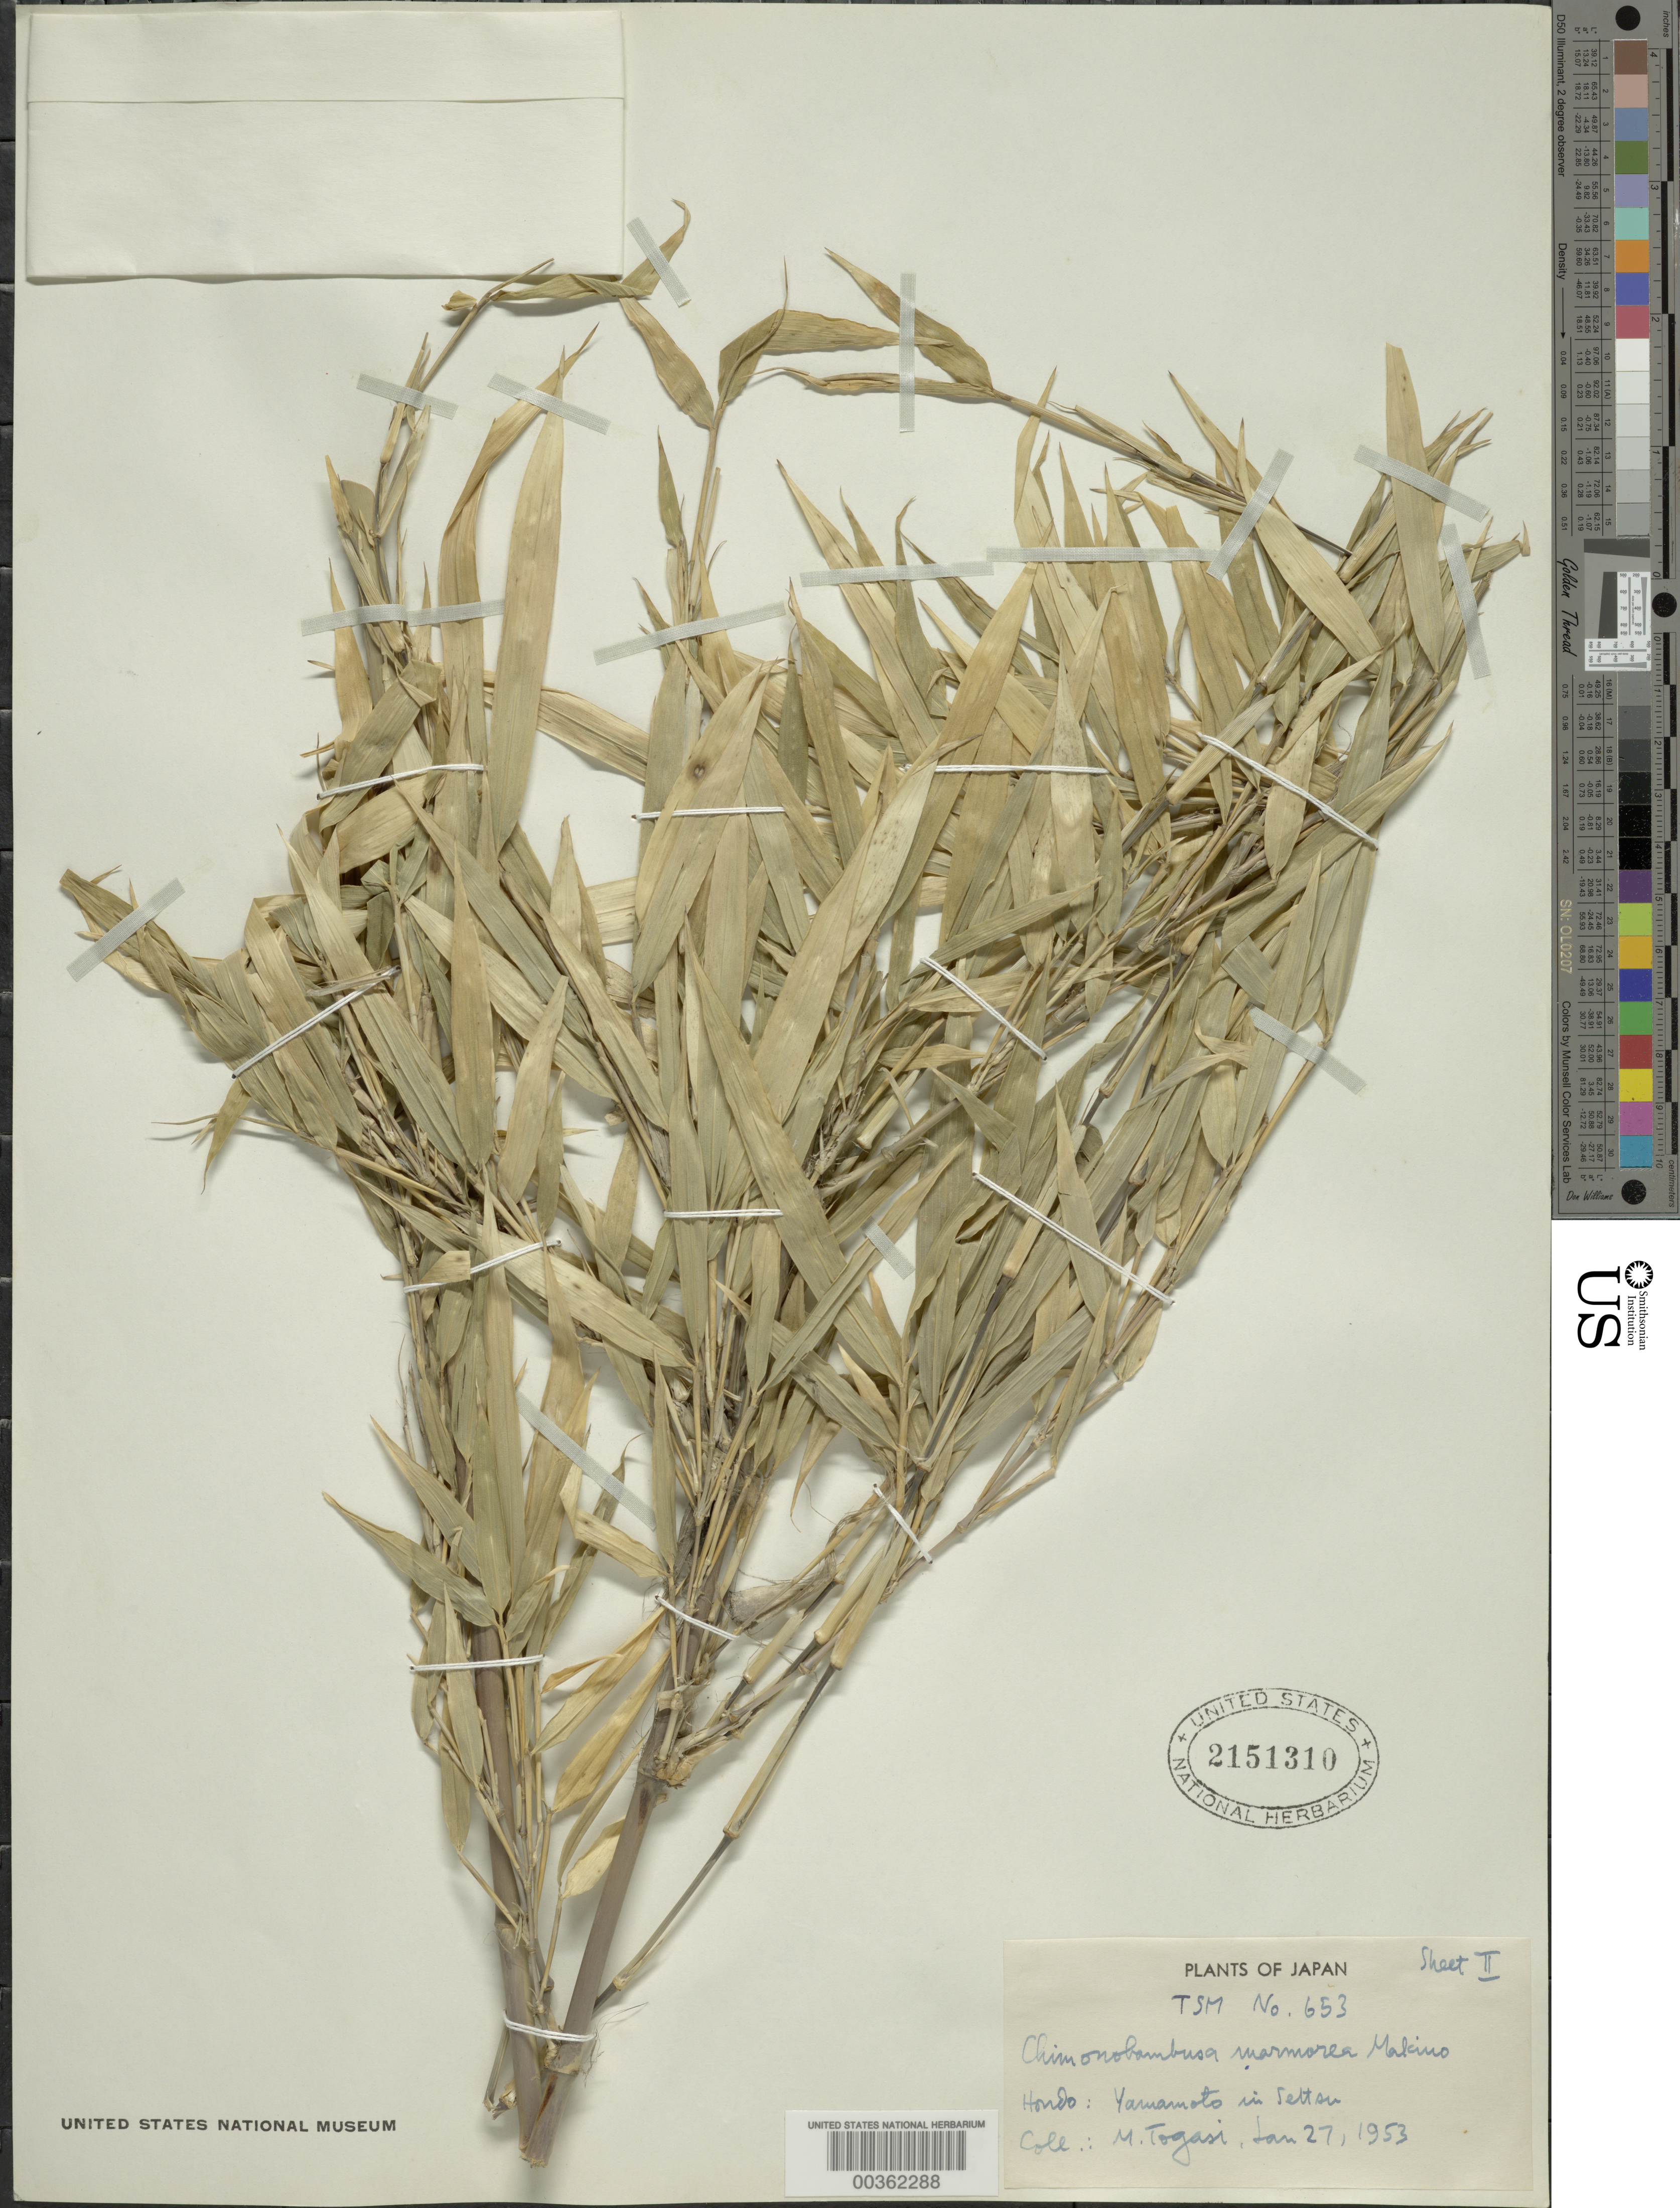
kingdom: Plantae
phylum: Tracheophyta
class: Liliopsida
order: Poales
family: Poaceae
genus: Chimonobambusa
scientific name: Chimonobambusa marmorea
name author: Makino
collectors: M. Togasi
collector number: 653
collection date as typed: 27 Jan 1953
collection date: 1953-01-27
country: Japan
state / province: Kanagawa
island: Honshu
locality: Yamamoto, seltsu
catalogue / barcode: US 2151310